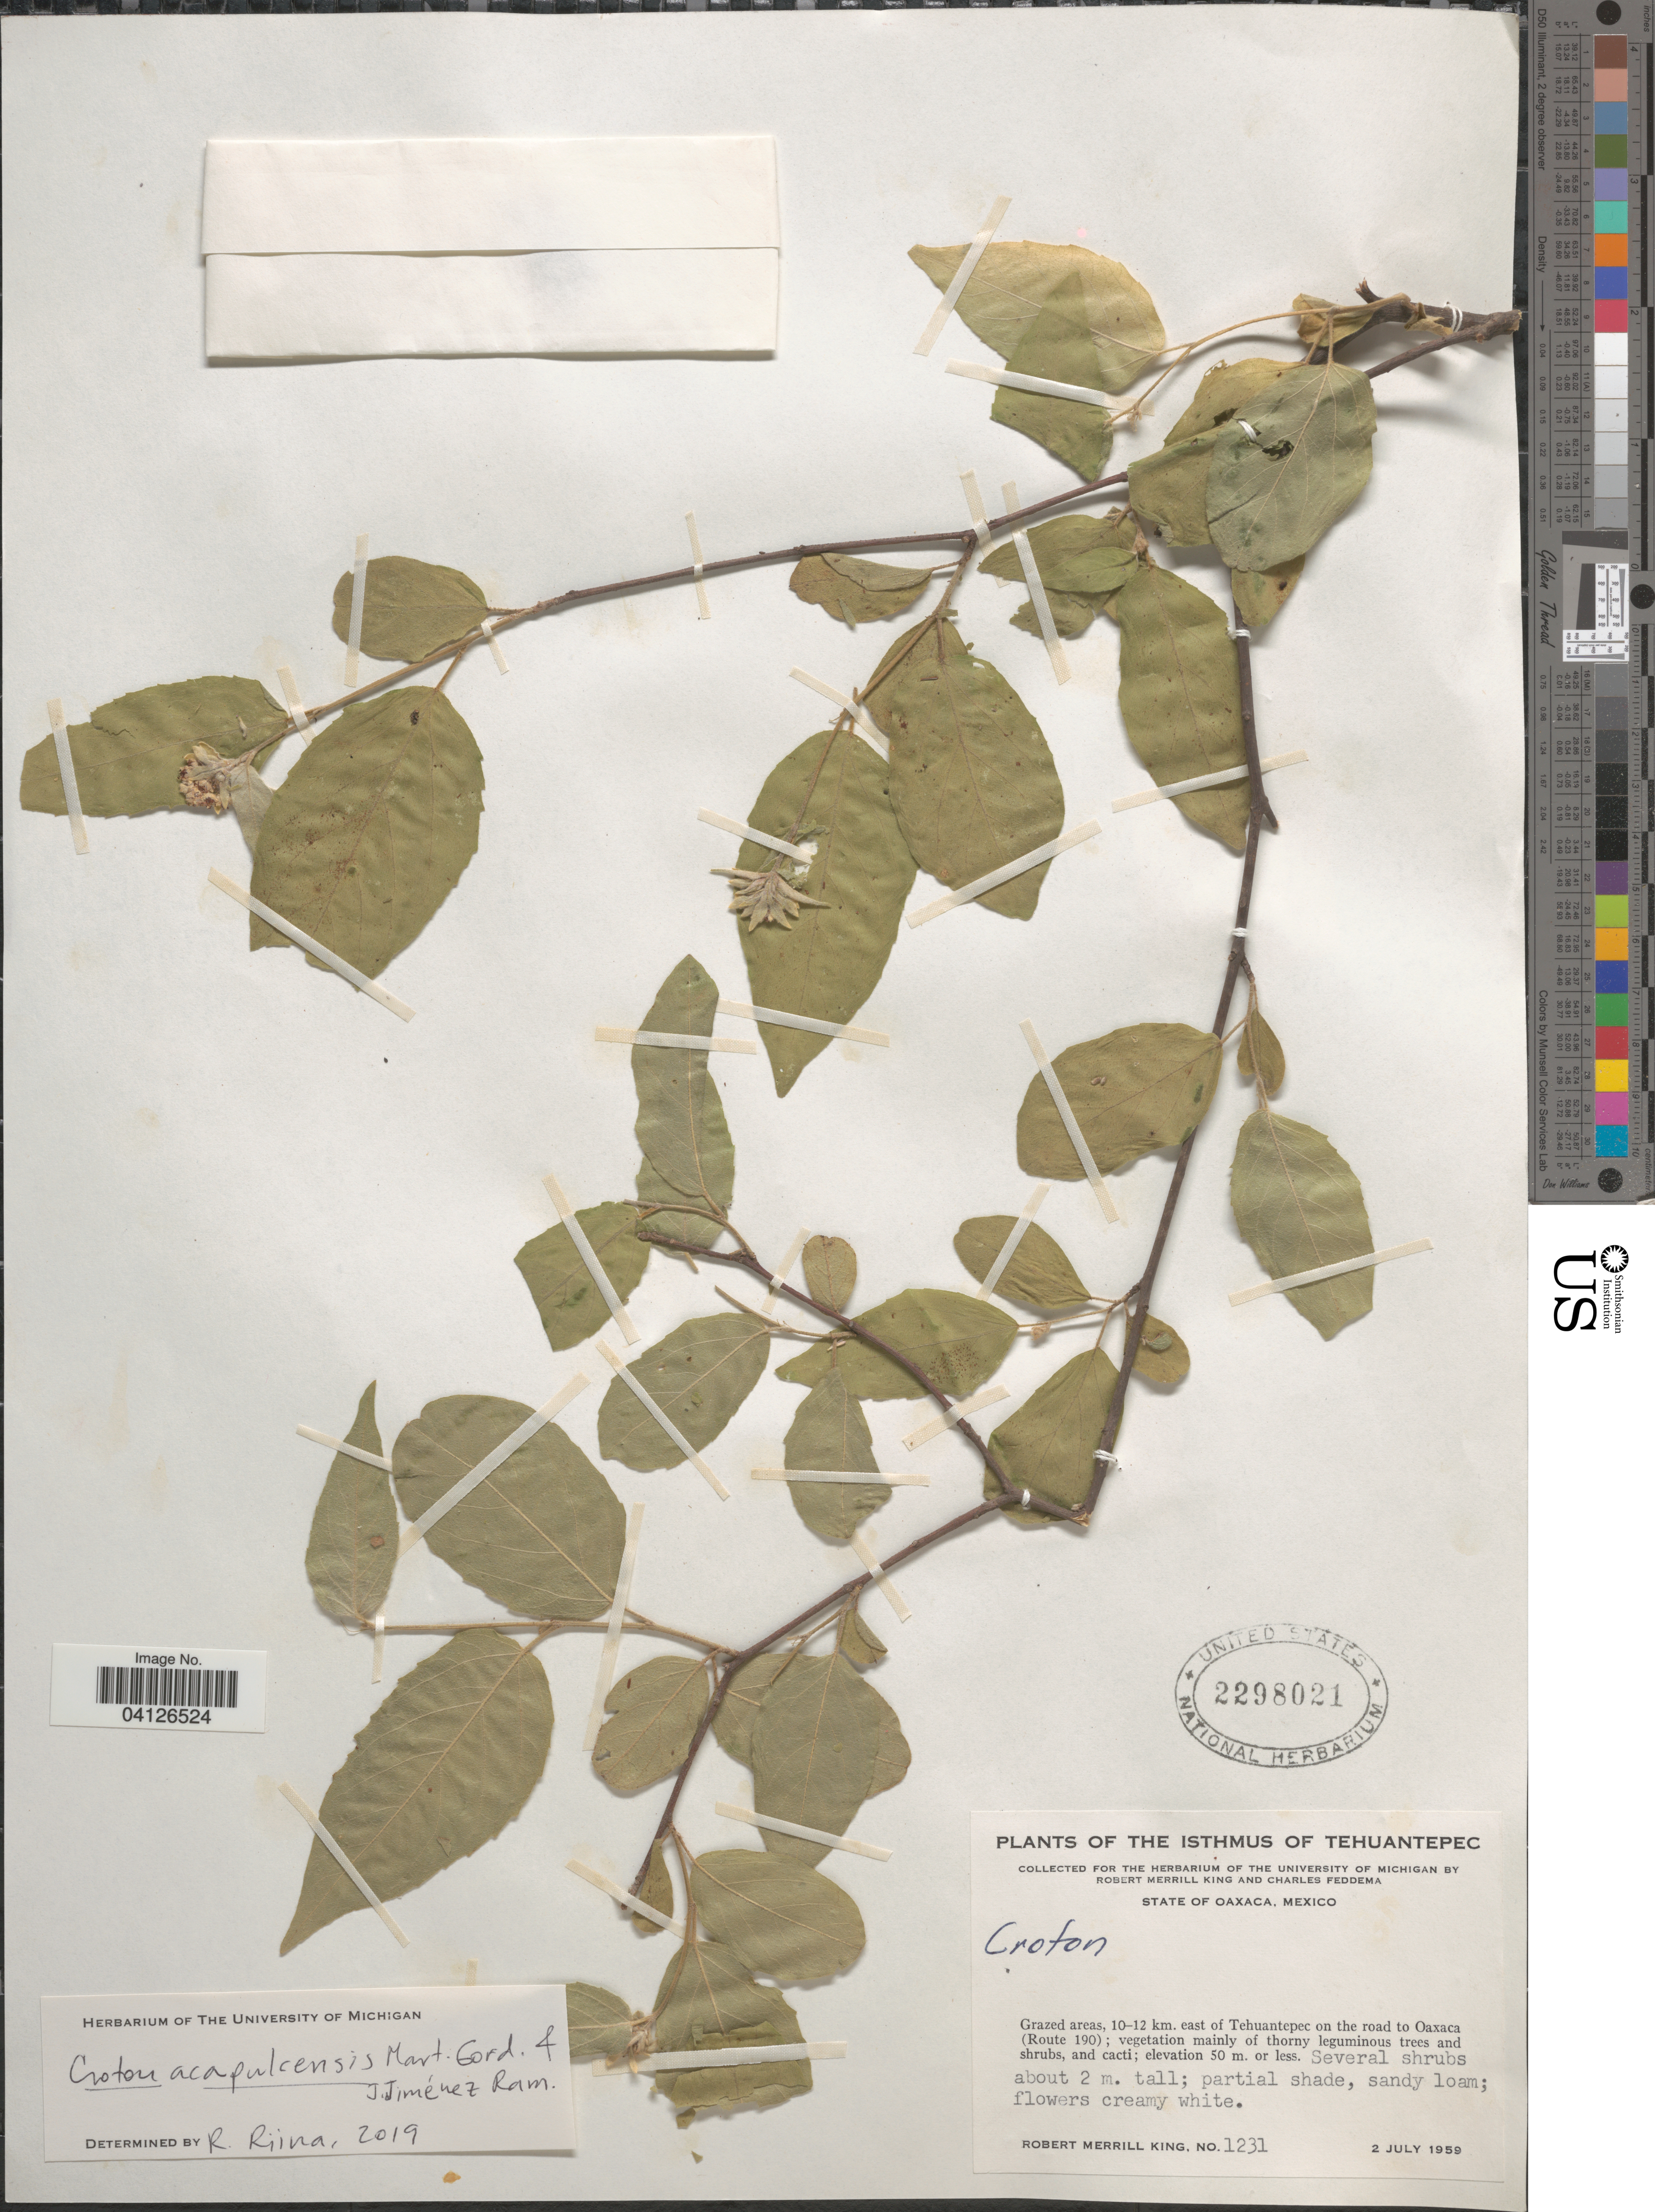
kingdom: Plantae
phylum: Tracheophyta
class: Magnoliopsida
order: Malpighiales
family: Euphorbiaceae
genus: Croton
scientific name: Croton acapulcensis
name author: Martínez Gordillo & J. Jiménez Ram.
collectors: R. M. King & C. Feddema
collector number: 1231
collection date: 1959-07-02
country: Mexico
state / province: Oaxaca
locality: The Isthmus of Tehuantepec. Grazed areas, 10-12 km. east of Tehuantepec on the road to Oaxaca (Route 190).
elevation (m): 50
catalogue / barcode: US 2298021